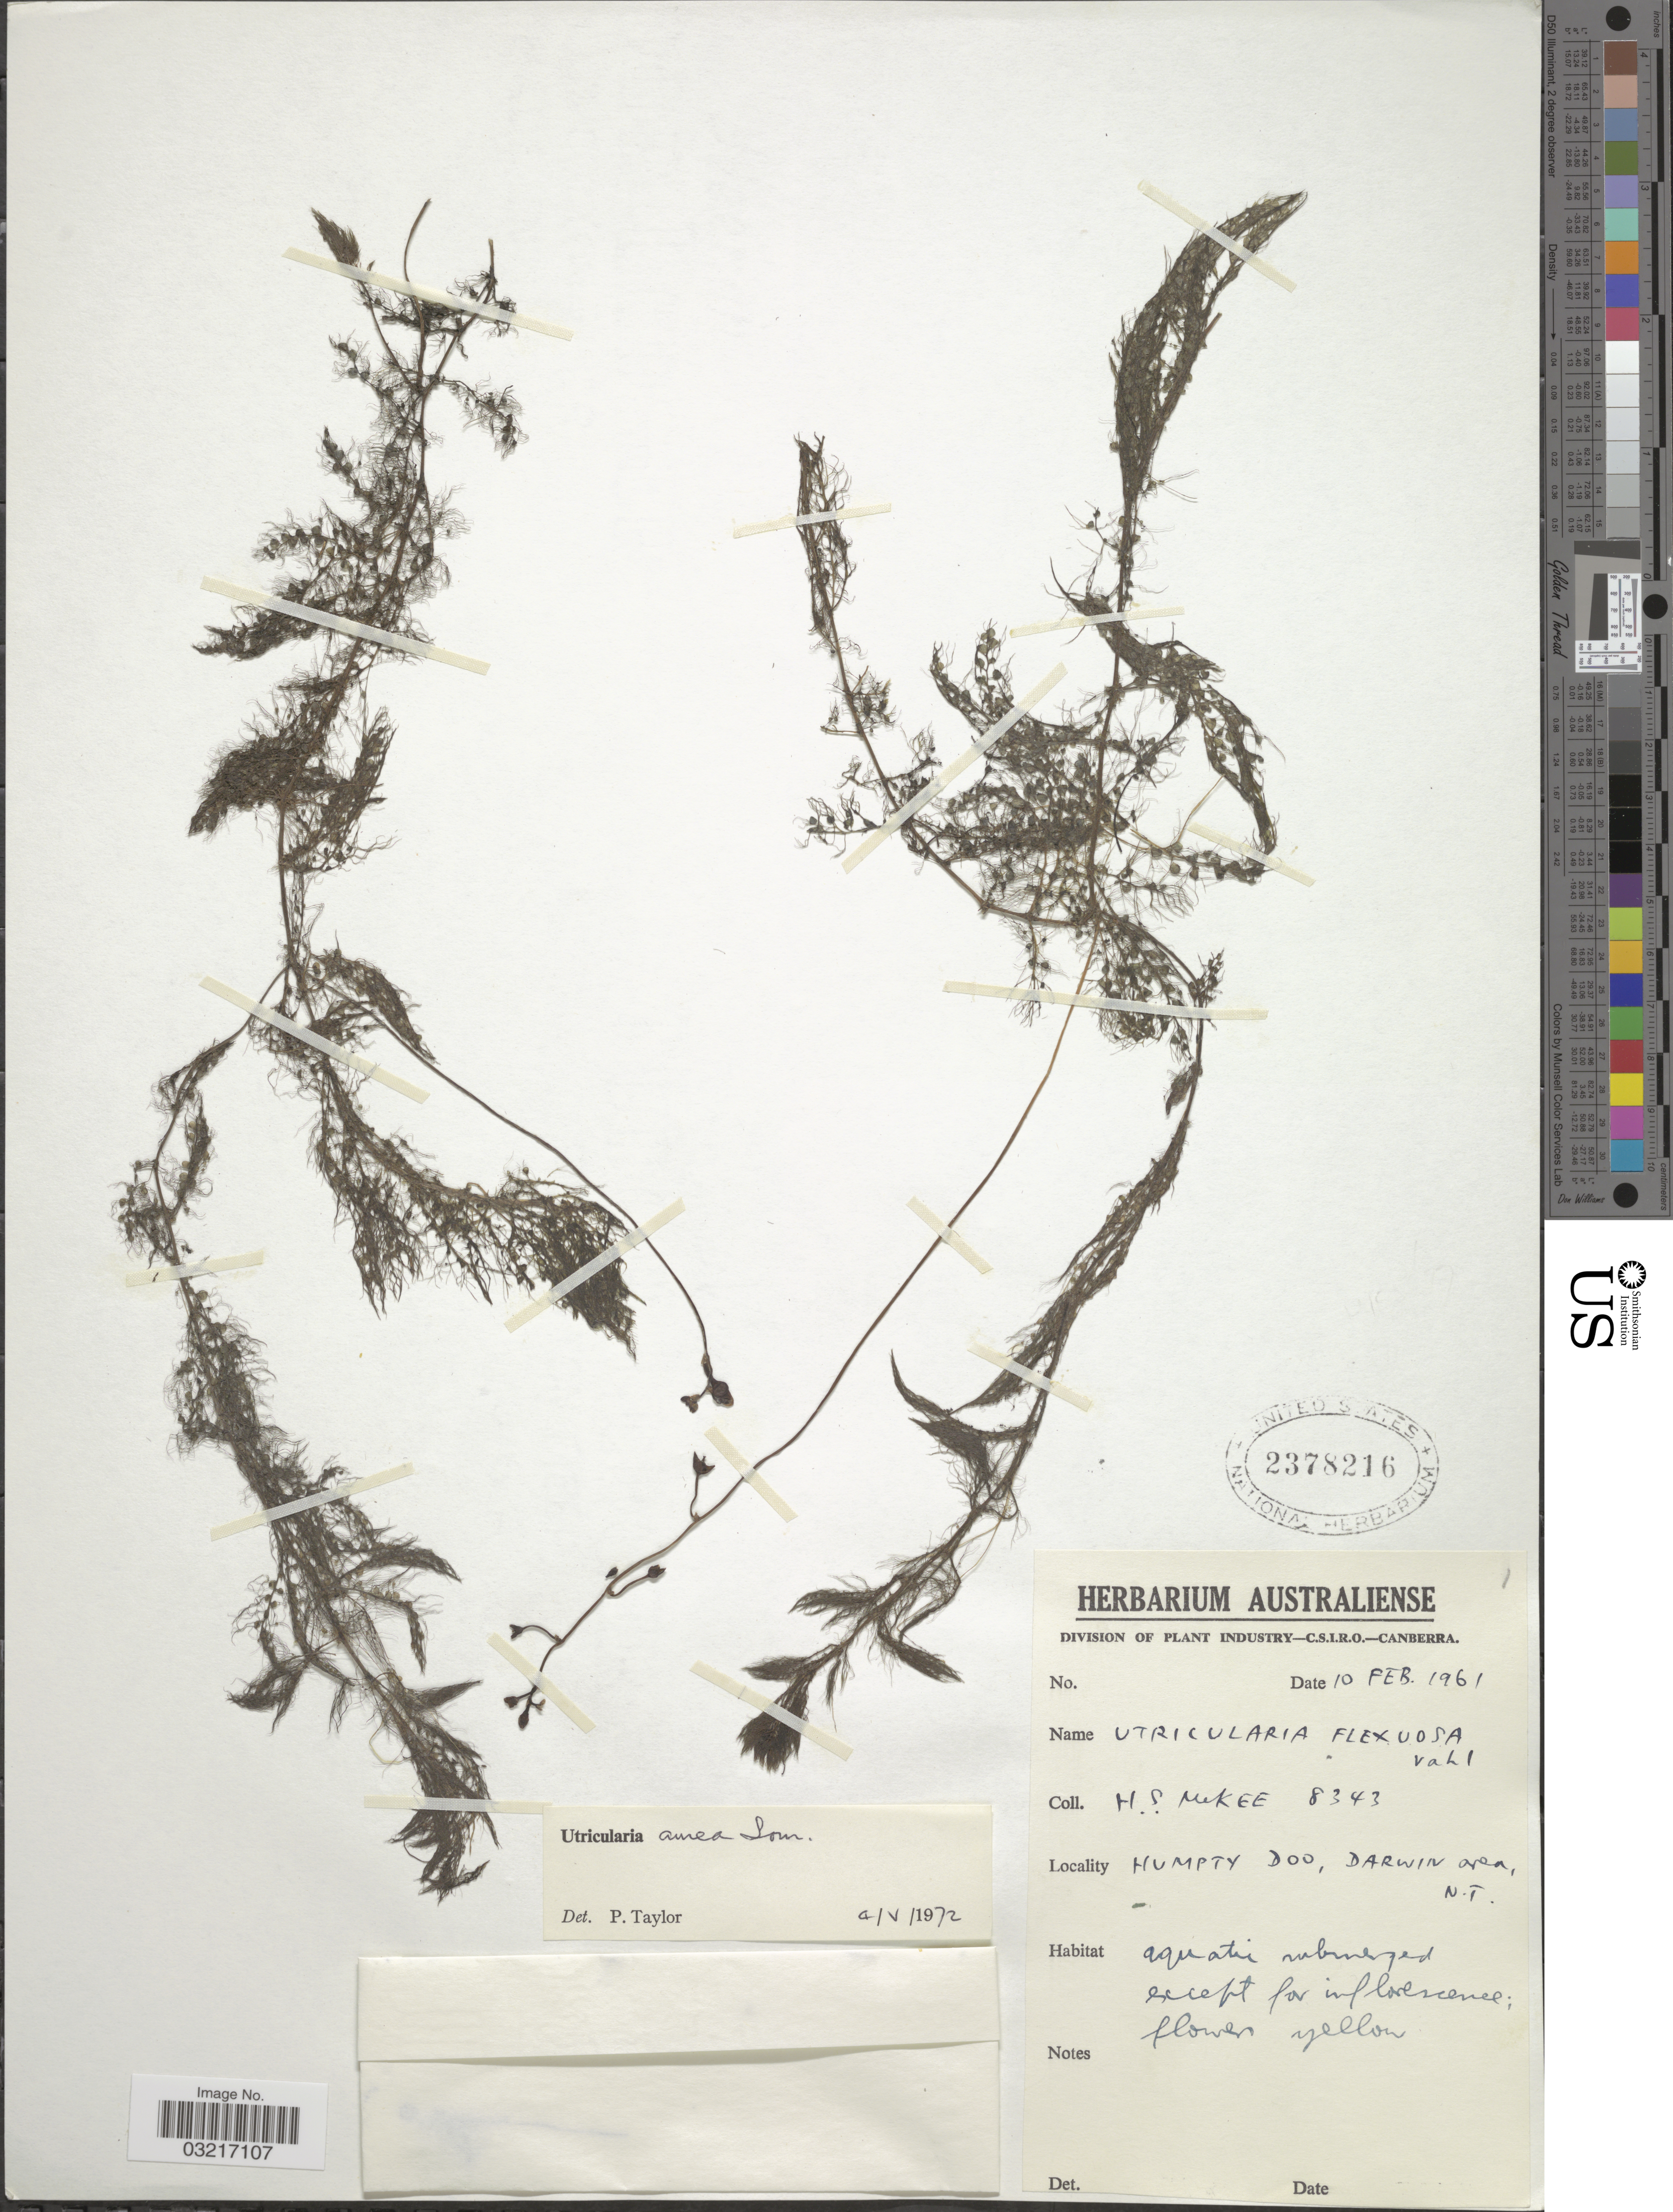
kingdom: Plantae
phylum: Tracheophyta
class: Magnoliopsida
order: Lamiales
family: Lentibulariaceae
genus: Utricularia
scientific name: Utricularia aurea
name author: Lour.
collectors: H. S. McKee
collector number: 8343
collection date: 1961-02-10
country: Australia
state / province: Northern Territory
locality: Humpty Doo, Darwin area.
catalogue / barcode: US 2378216